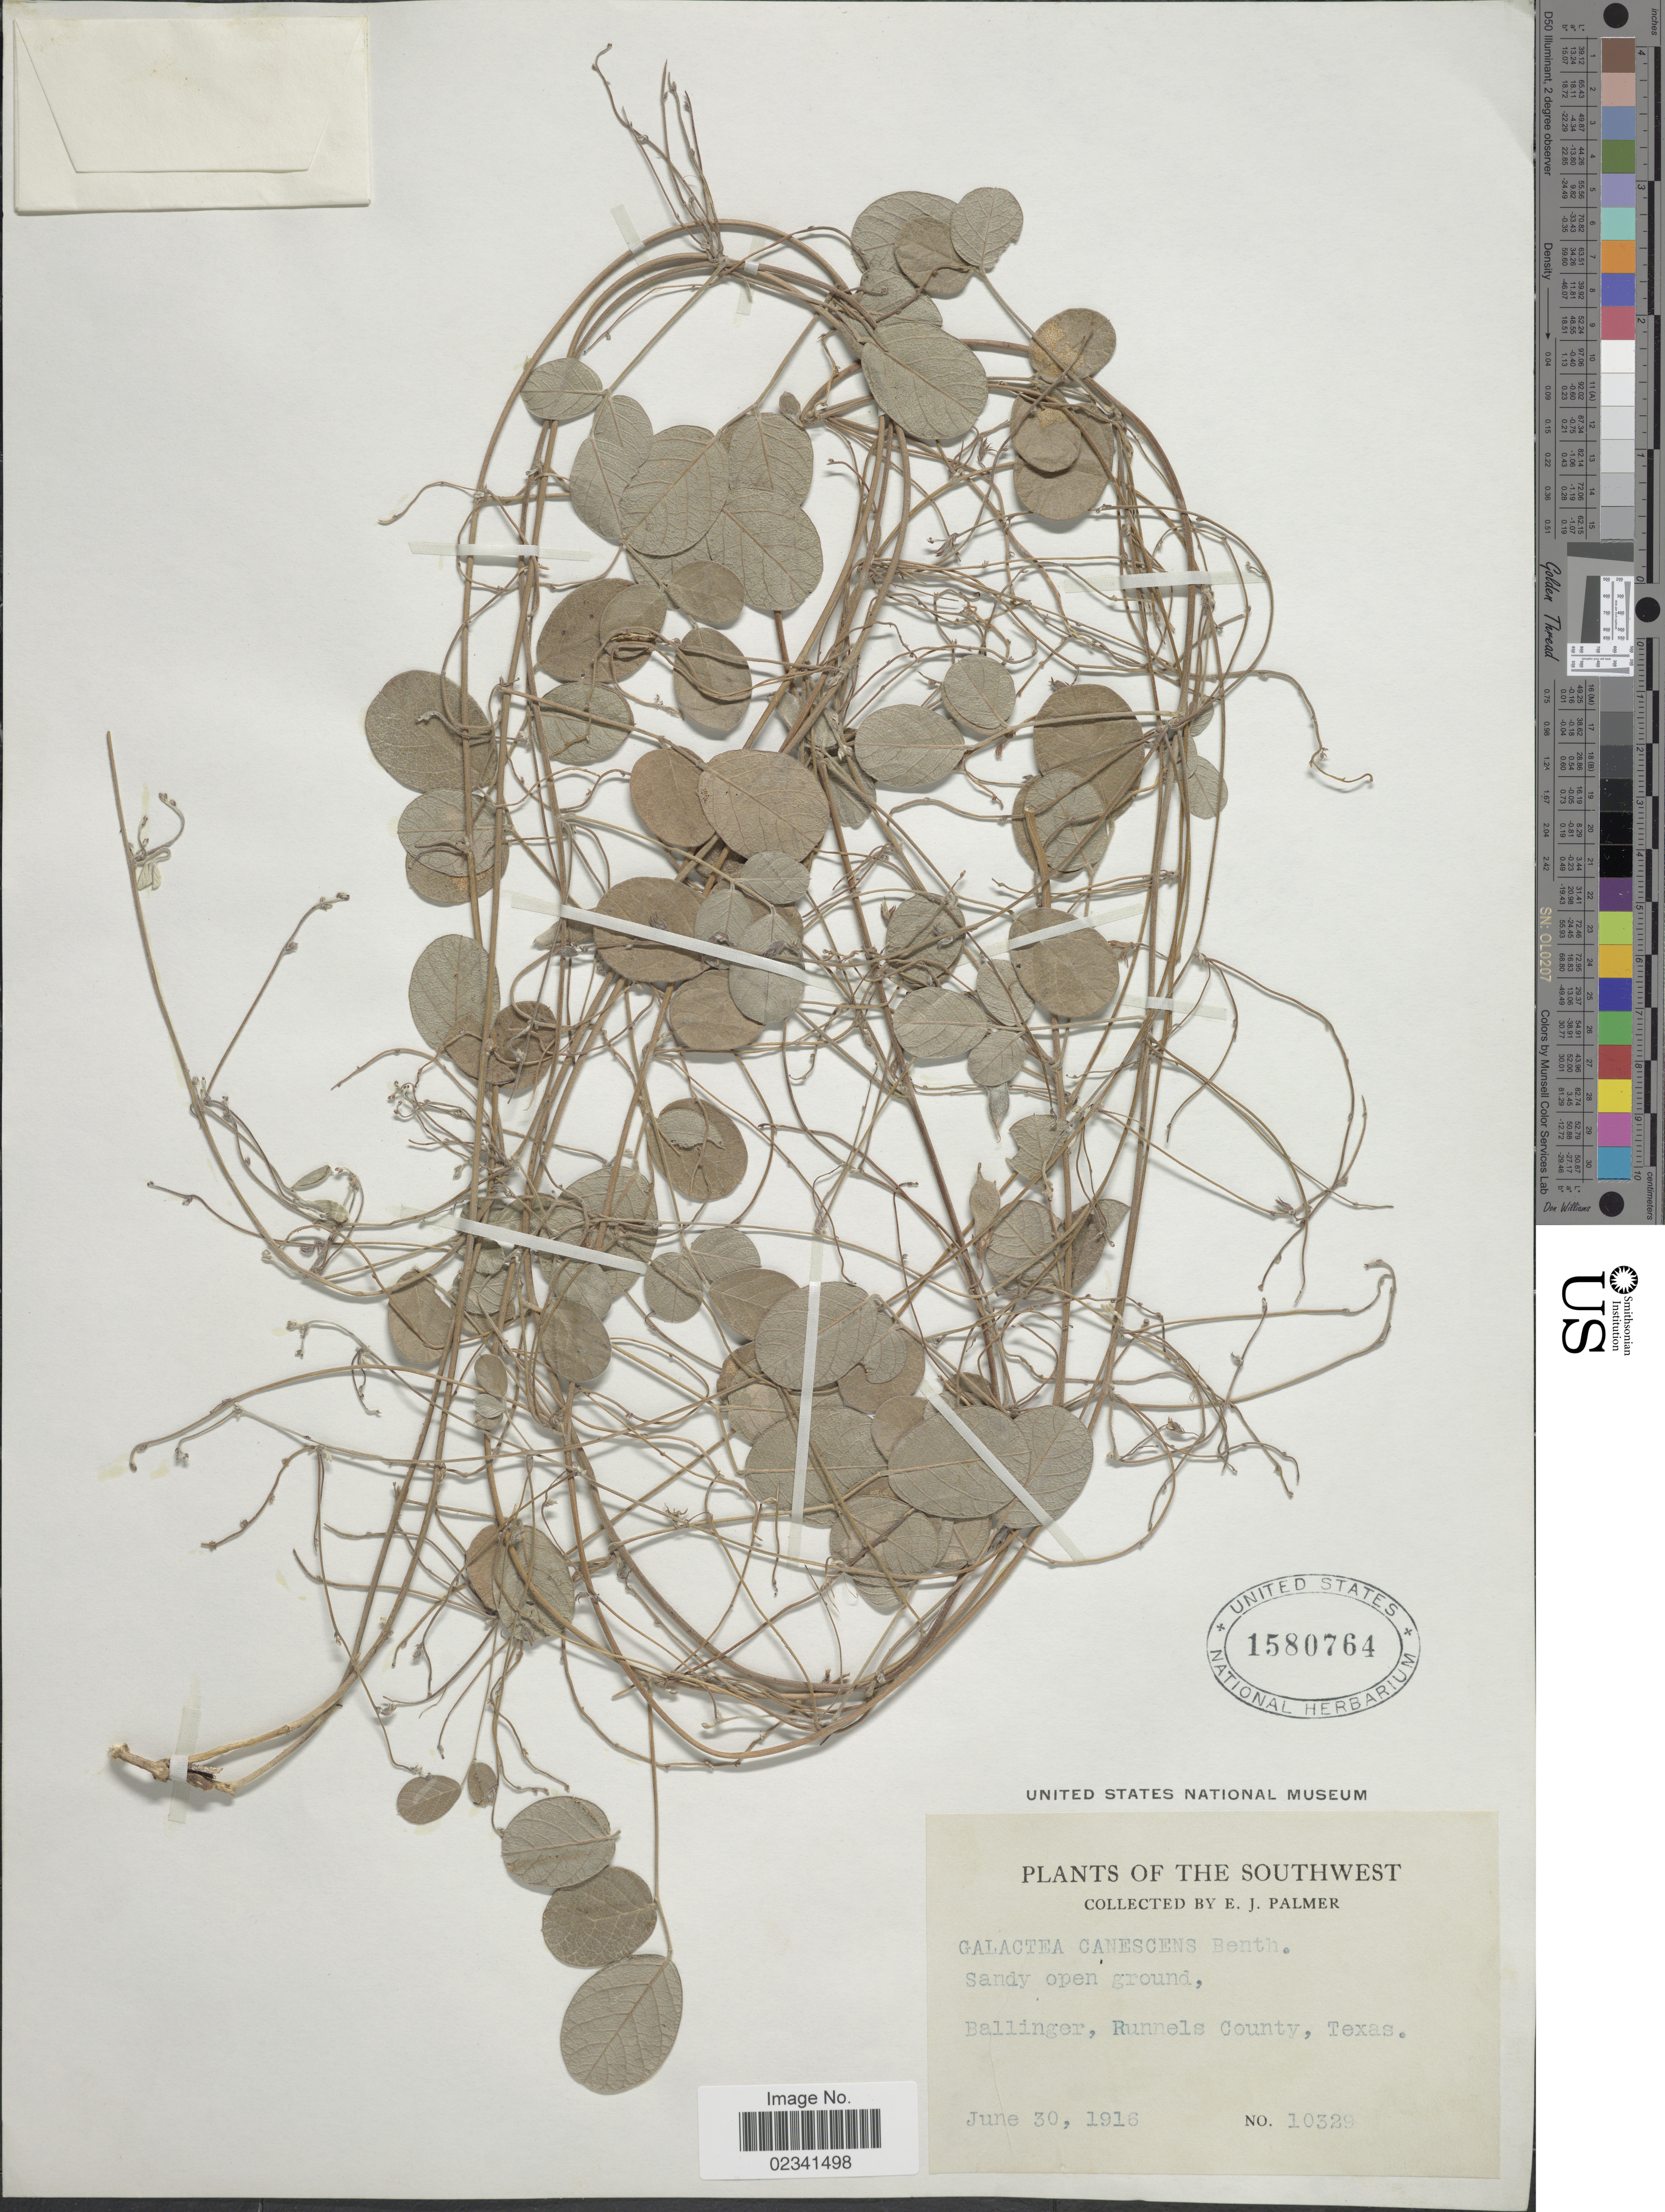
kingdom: Plantae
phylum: Tracheophyta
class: Magnoliopsida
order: Fabales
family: Fabaceae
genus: Galactia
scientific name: Galactia canescens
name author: Benth.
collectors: E. J. Palmer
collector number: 10329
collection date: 1916-06-30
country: United States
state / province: Texas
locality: The Southwest, Ballinger, Runnels County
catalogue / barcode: US 1580764